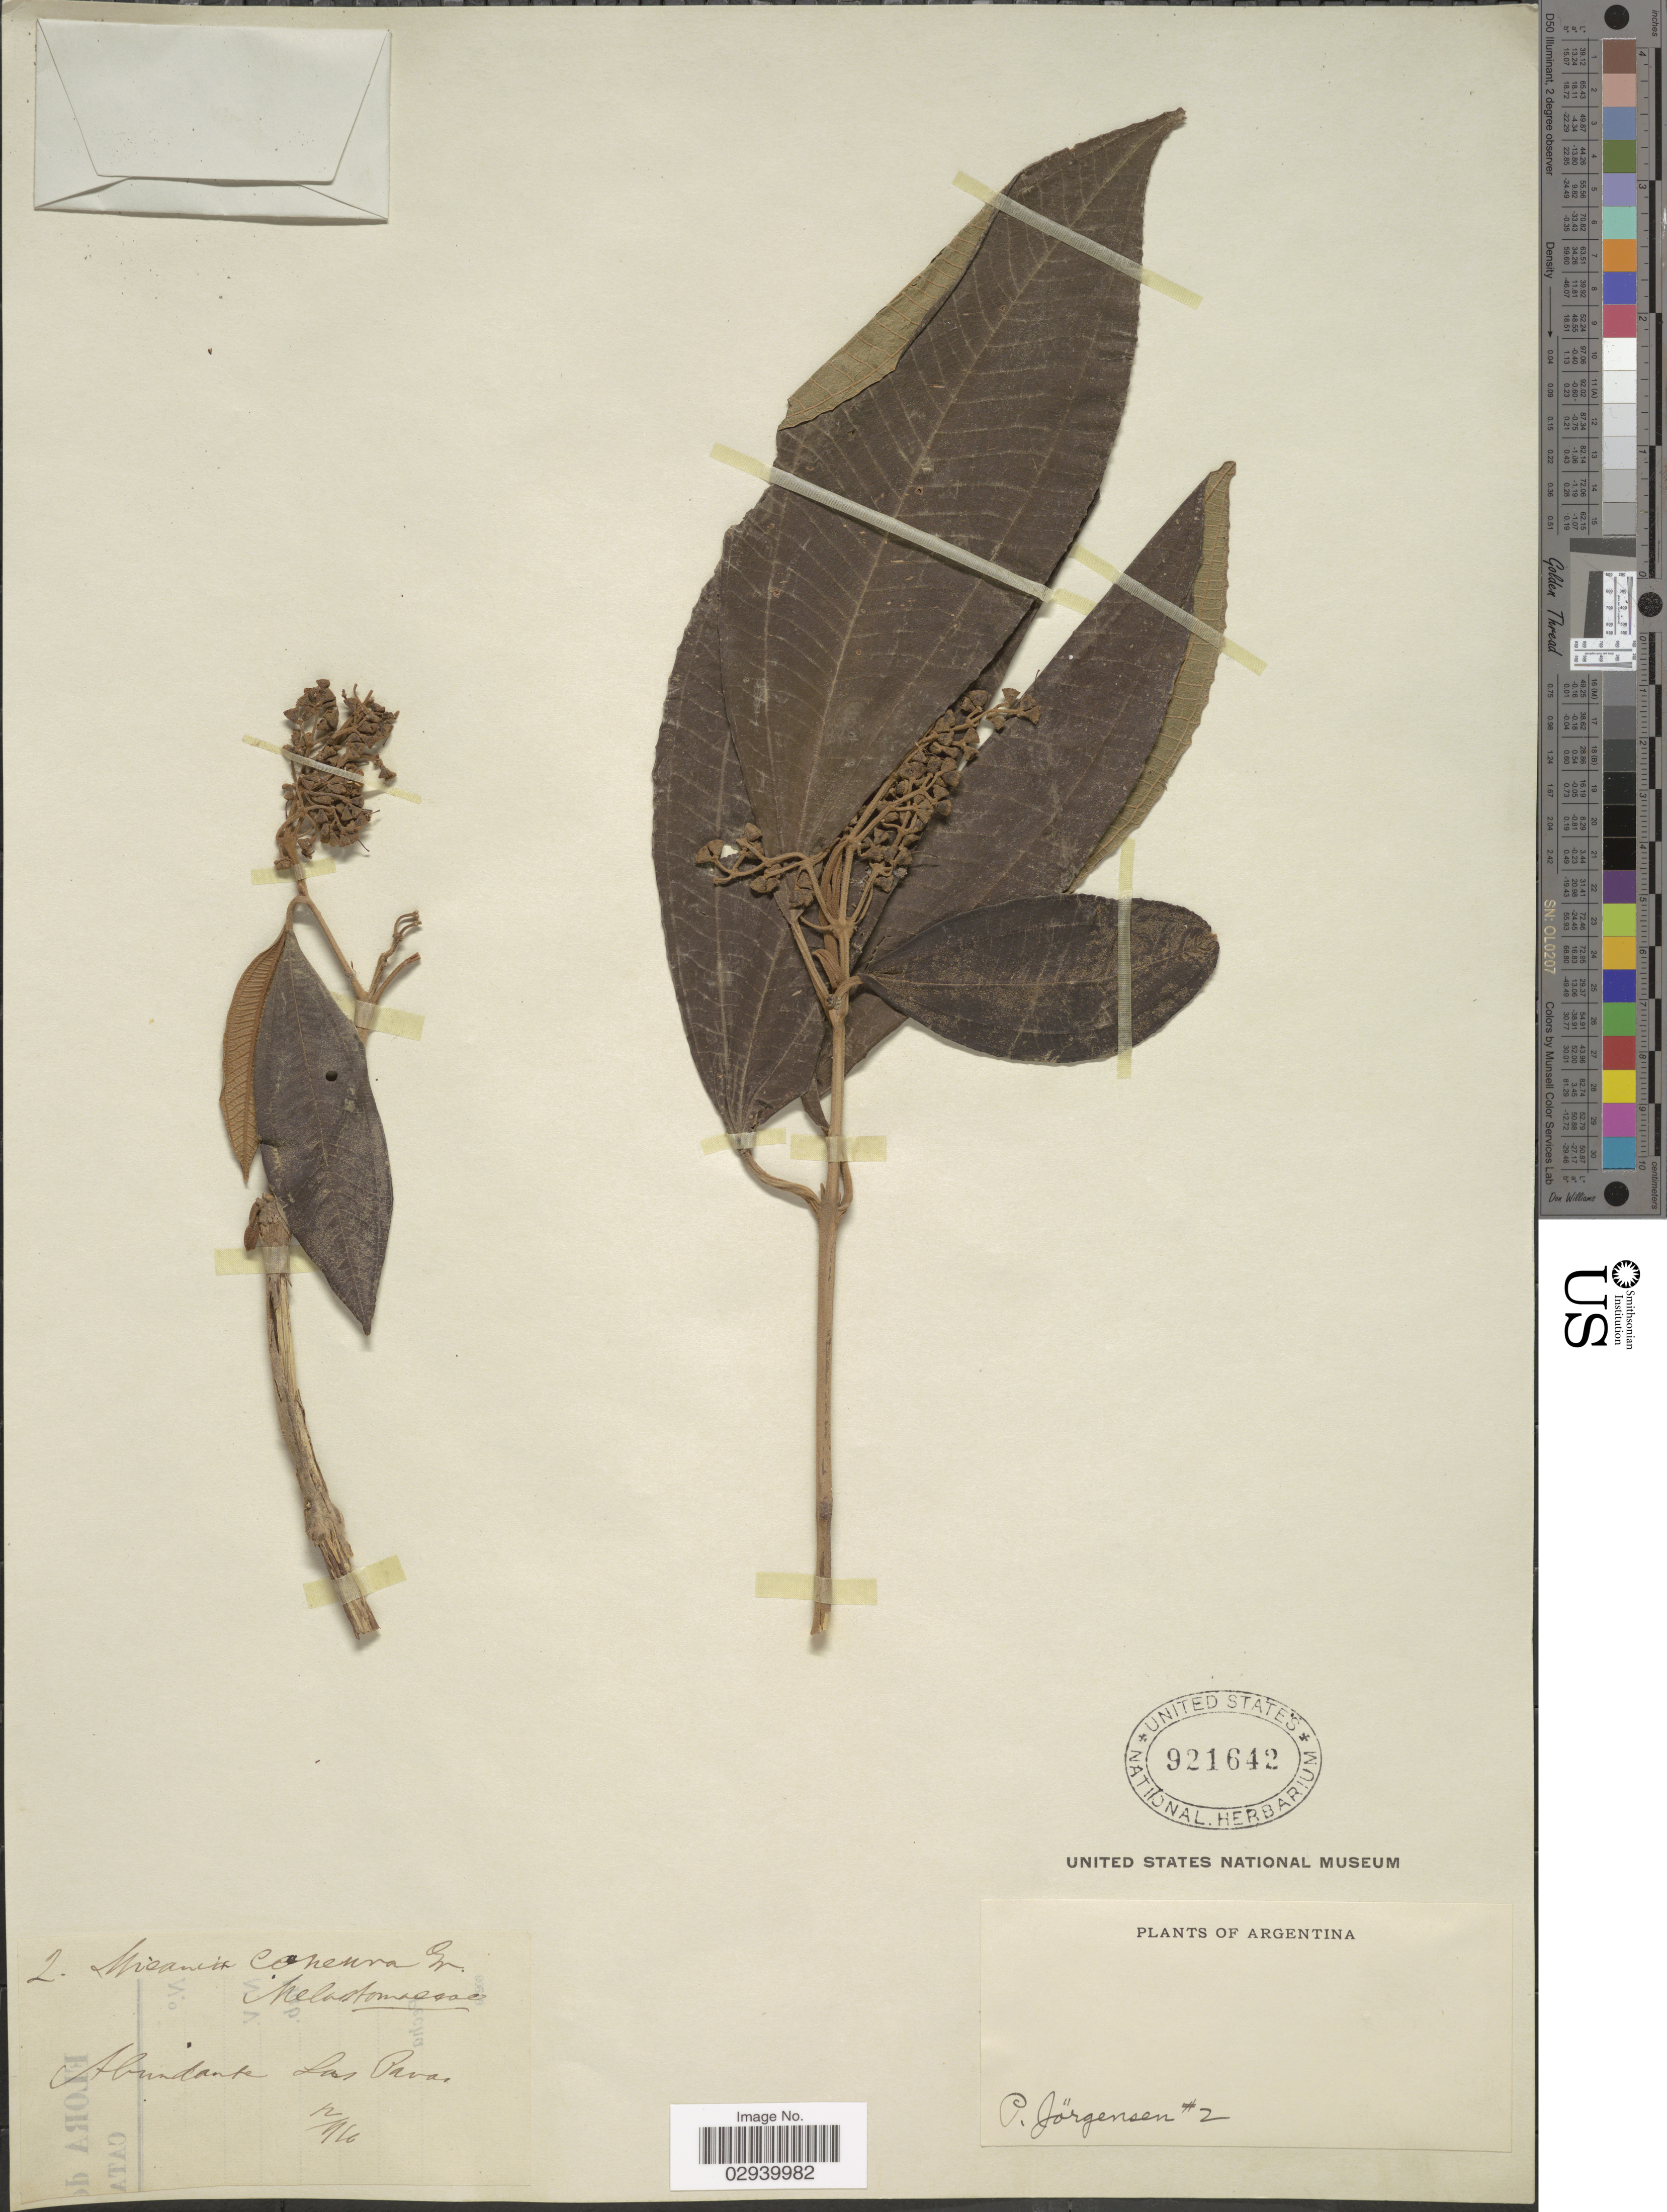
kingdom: Plantae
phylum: Tracheophyta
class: Magnoliopsida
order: Myrtales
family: Melastomataceae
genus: Miconia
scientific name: Miconia ioneura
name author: Griseb.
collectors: P. Jörgensen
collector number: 2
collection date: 1916-12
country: Argentina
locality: Abundante Las Pavas.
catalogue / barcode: US 921642